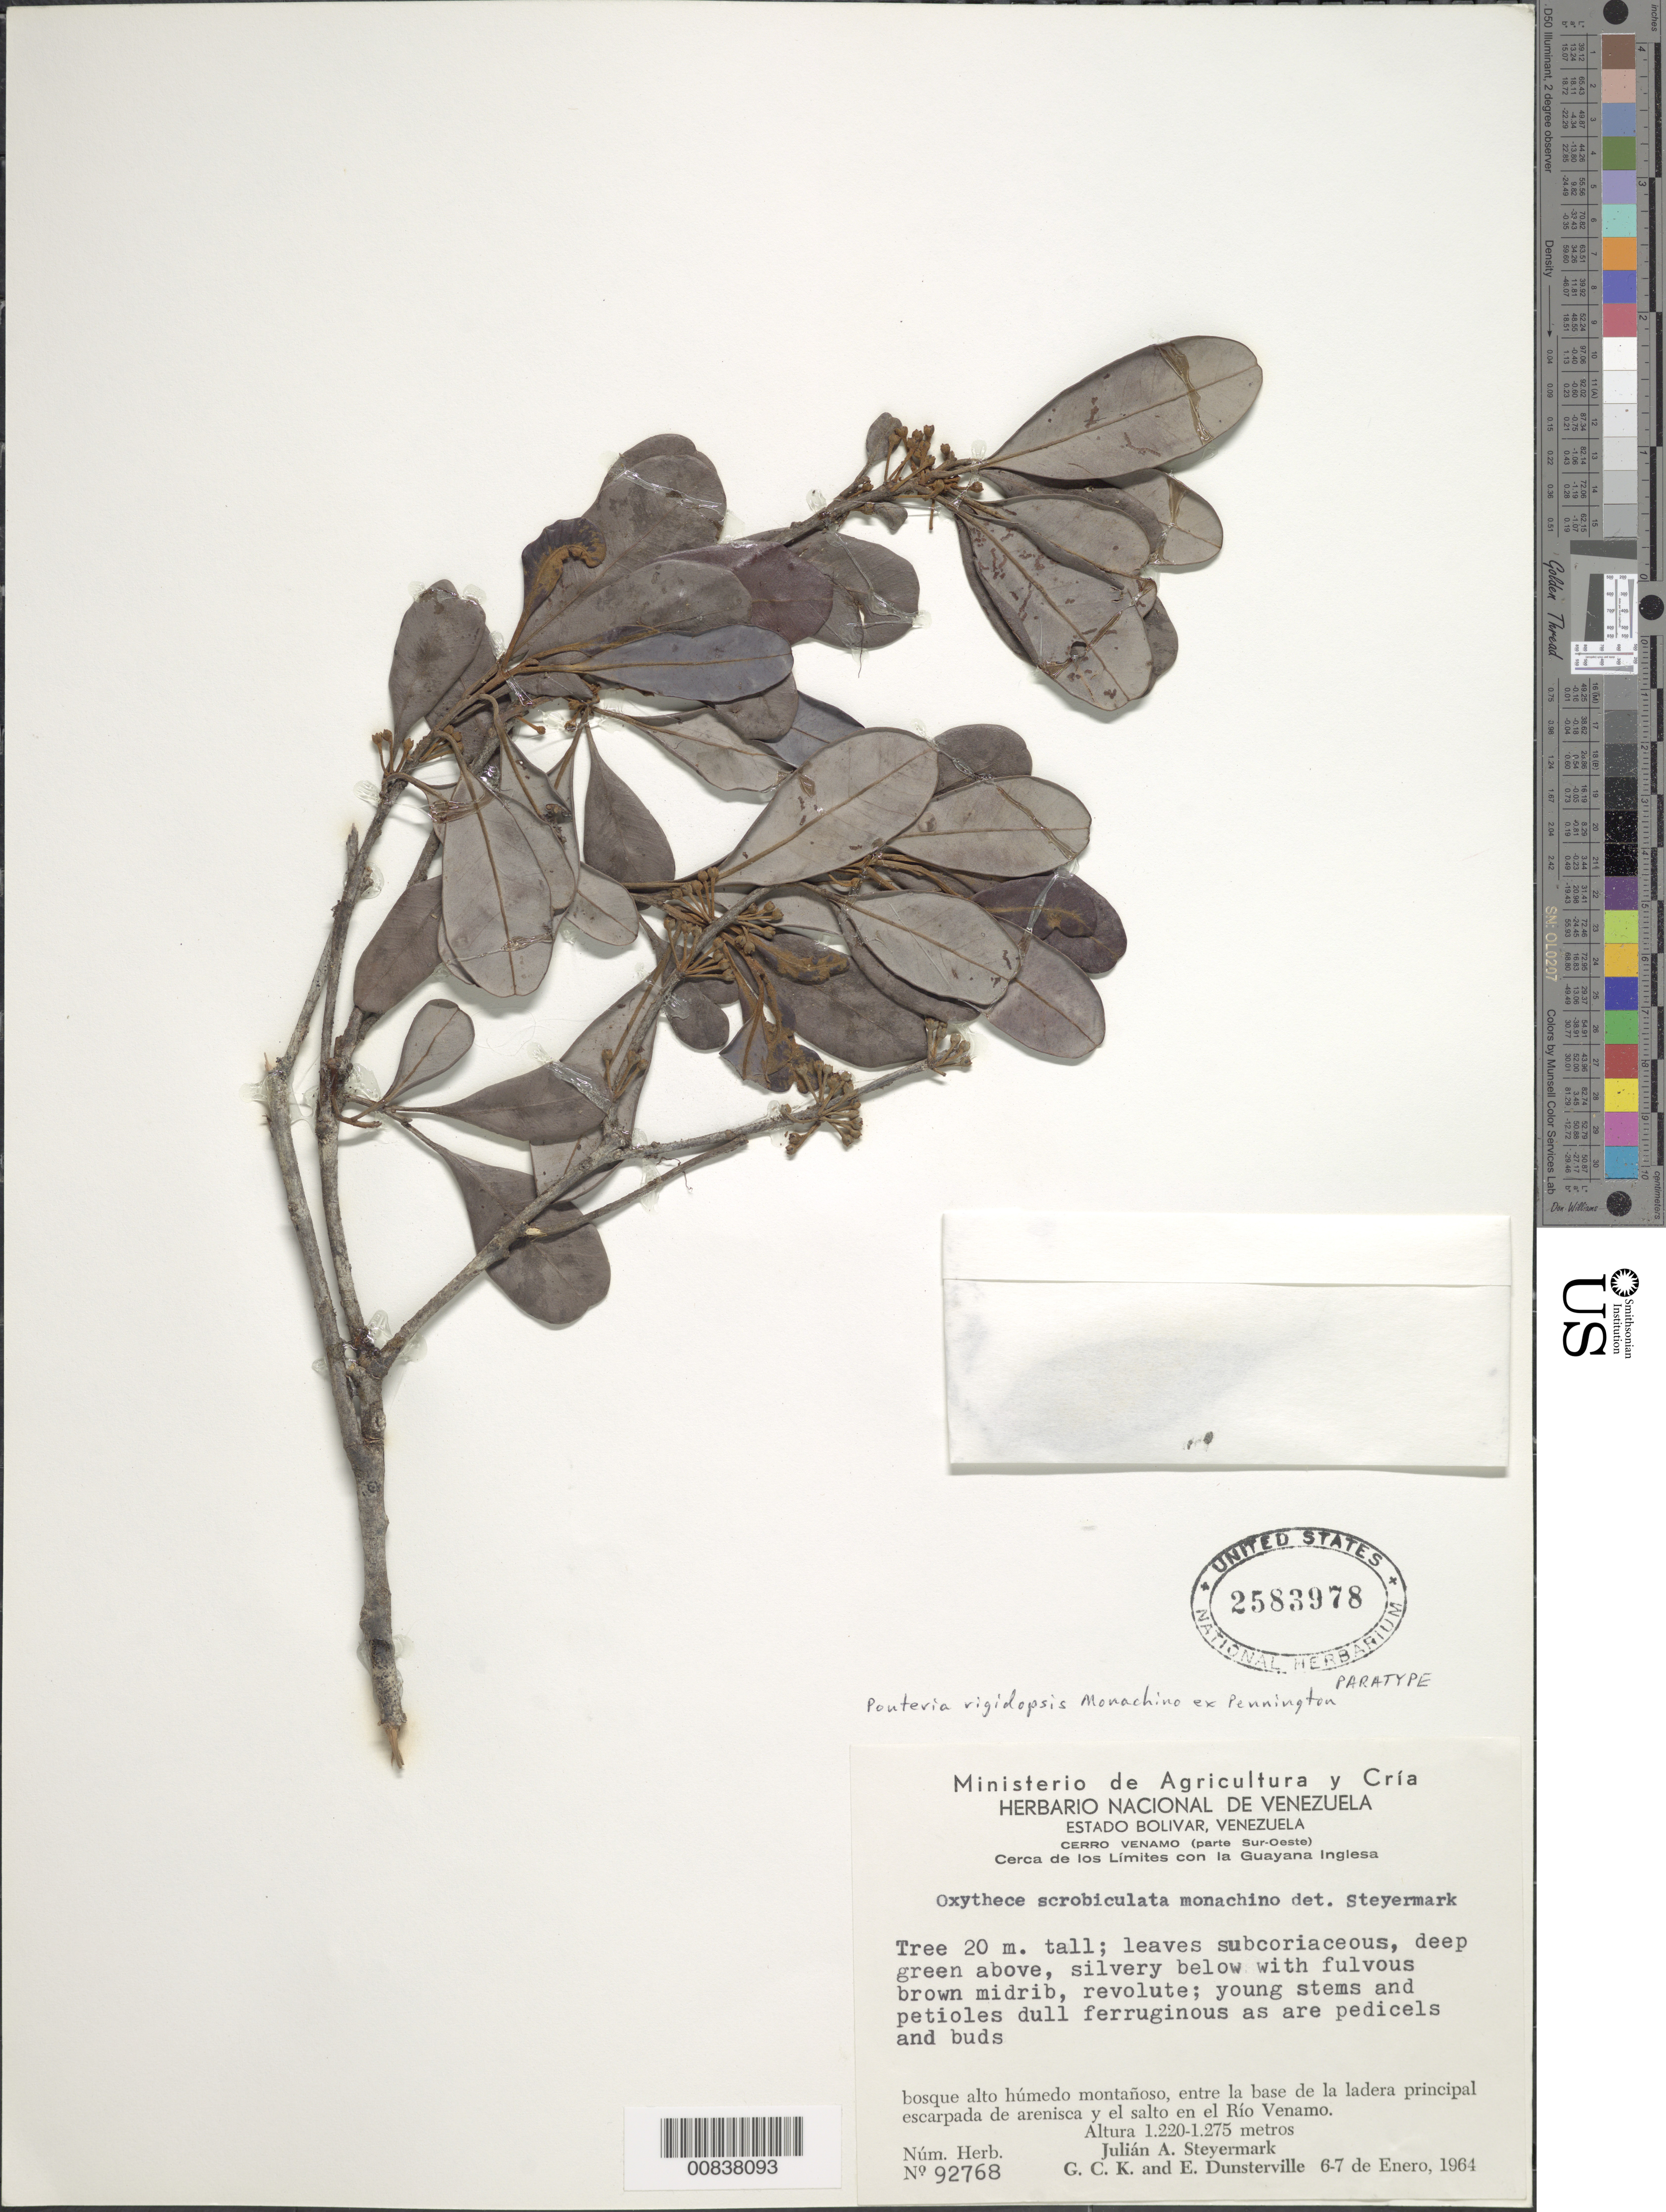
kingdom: Plantae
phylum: Tracheophyta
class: Magnoliopsida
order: Ericales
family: Sapotaceae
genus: Pouteria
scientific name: Pouteria rigidopsis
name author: Monach. ex T.D. Penn.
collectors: J. Steyermark, G. C. K. Dunsterville & E. Dunsterville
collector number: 92768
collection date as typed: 6-Jan-64 to 7-Jan-64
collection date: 1964-01-06/1964-01-07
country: Venezuela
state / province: Bolívar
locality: Cerro Venamo (parte Sur-Oeste), Río Venamo, cerca de los limites con la Guayana Inglesa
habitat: Bosque alto humedo montanoso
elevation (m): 1220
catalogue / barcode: US 2583978